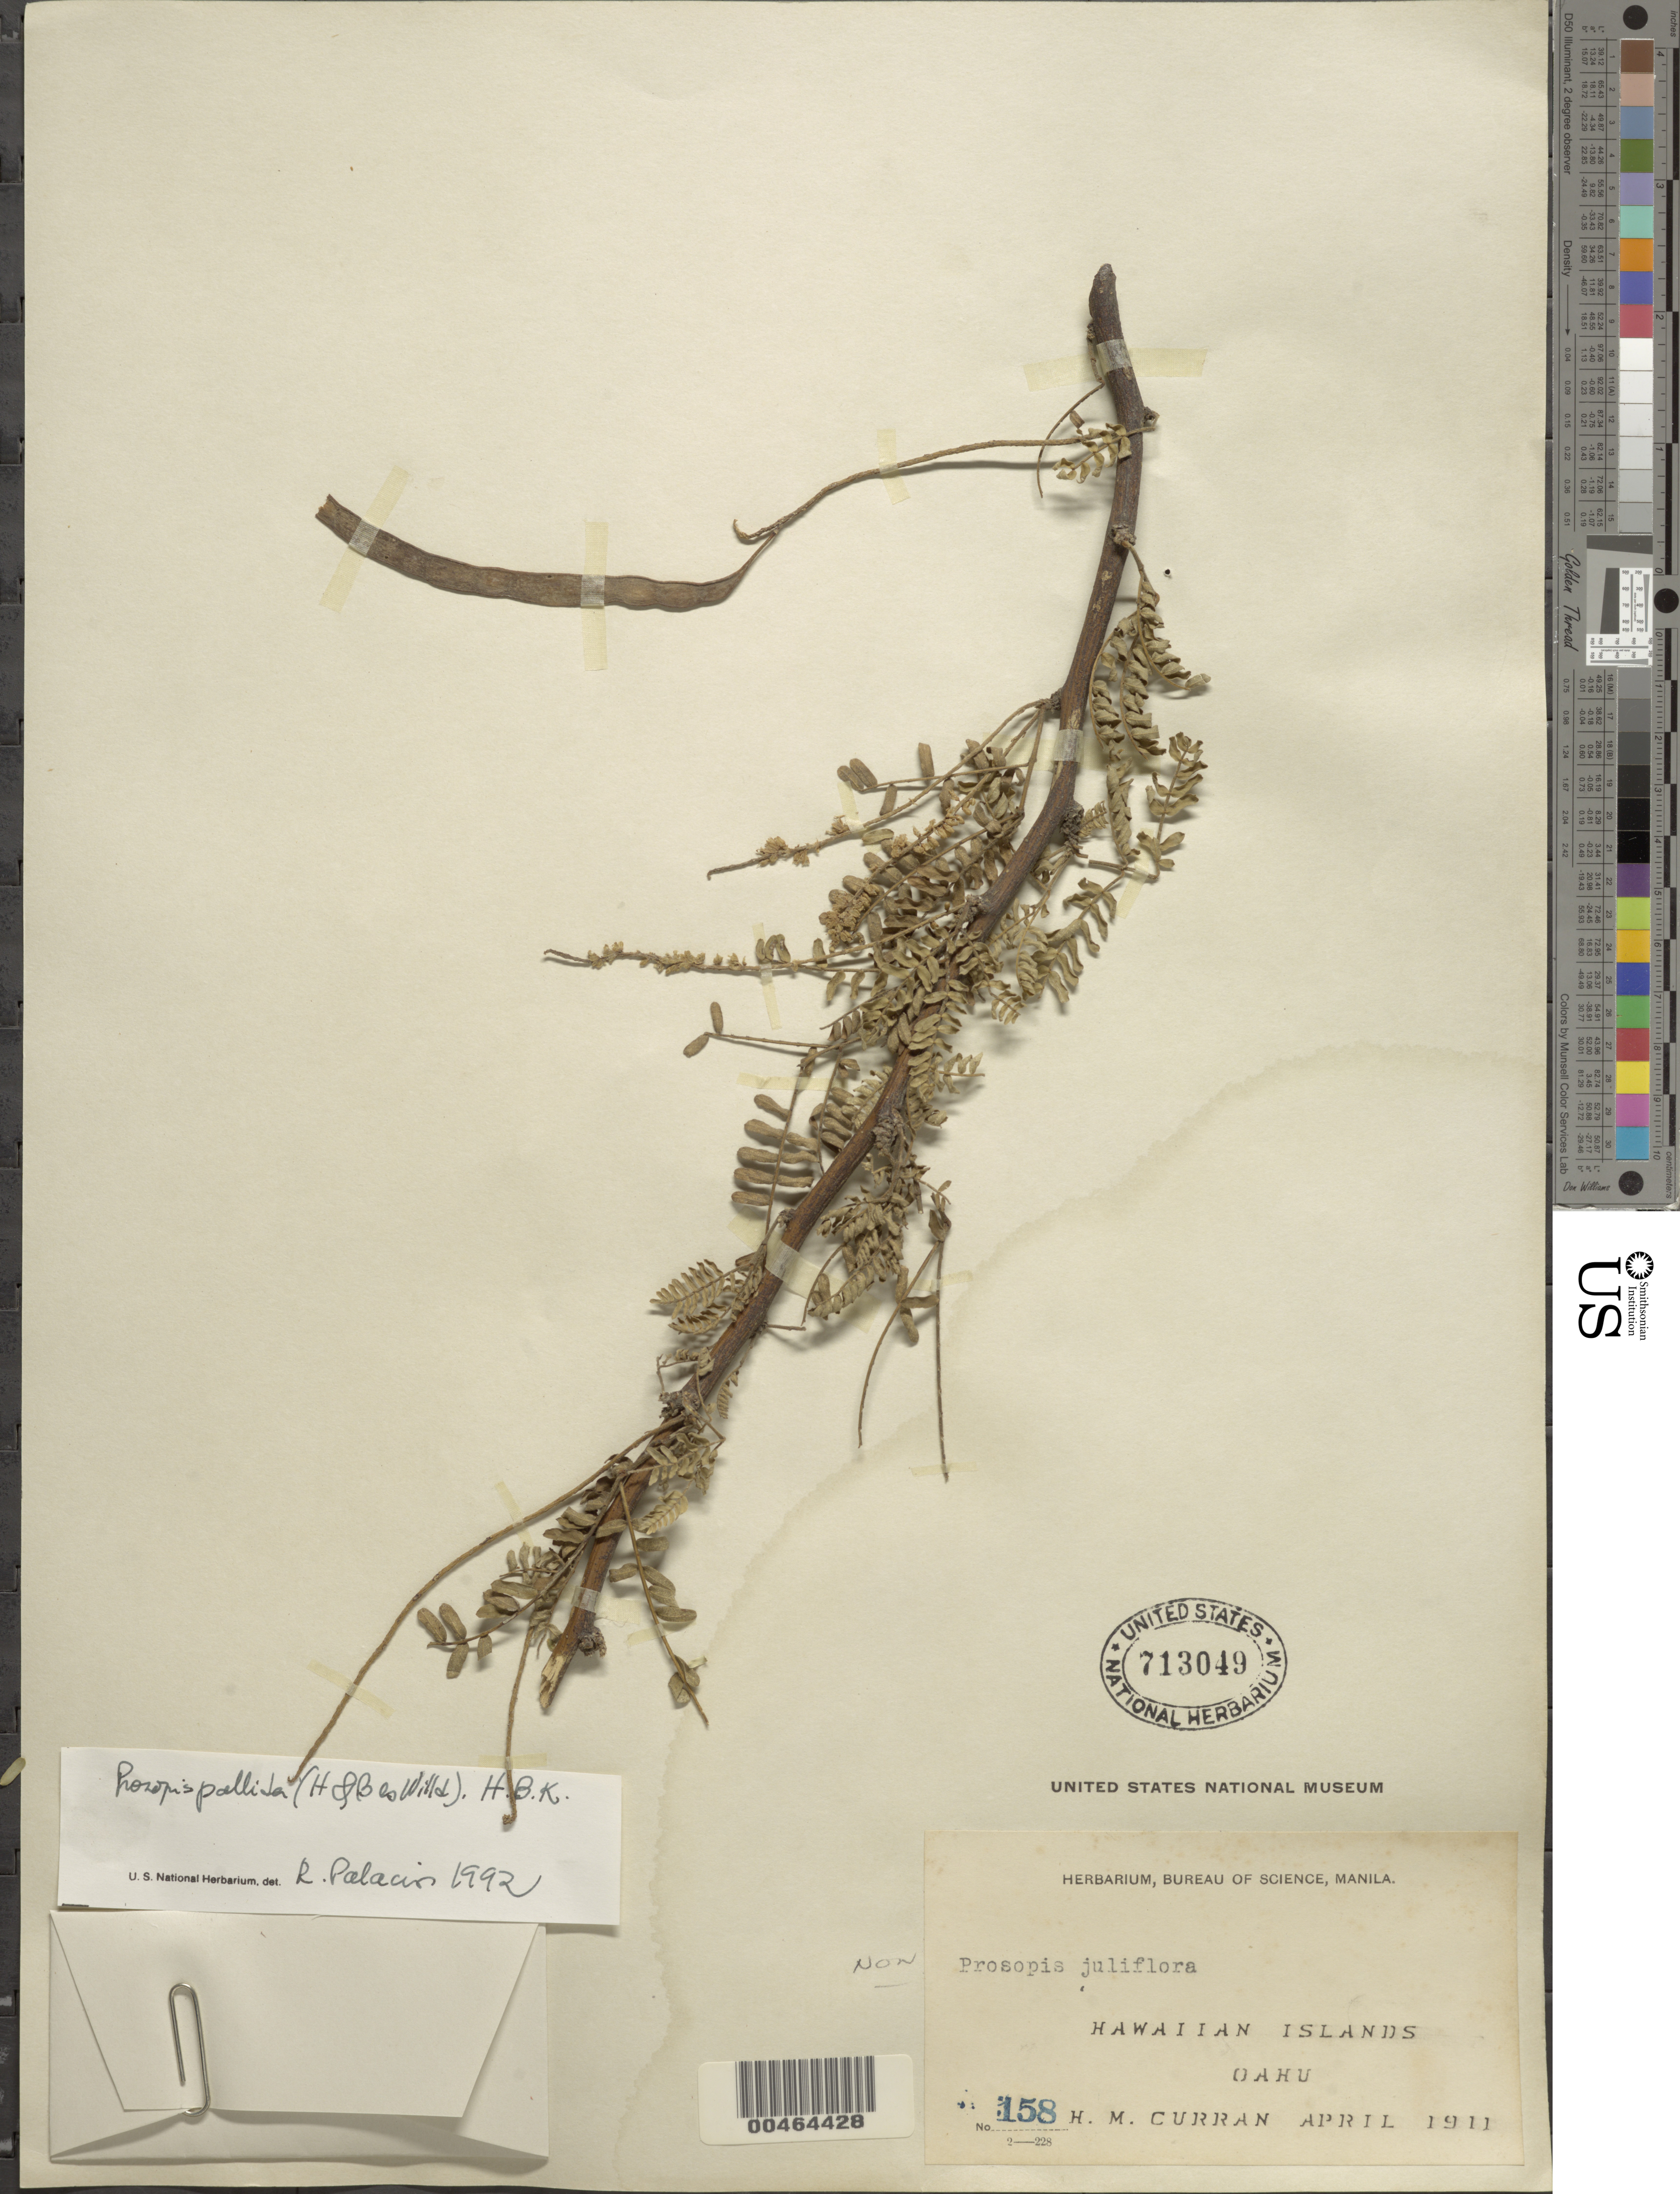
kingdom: Plantae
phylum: Tracheophyta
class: Magnoliopsida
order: Fabales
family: Fabaceae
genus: Neltuma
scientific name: Neltuma pallida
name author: (Humb. & Bonpl. ex Willd.) C. E. Hughes & G.P. Lewis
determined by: Wagner, W. L., (BOT), Smithsonian Institution - National Museum of Natural History (UNITED STATES)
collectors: H. M. Curran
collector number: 158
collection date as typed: Apr 1911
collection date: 1911-04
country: United States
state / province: Hawaii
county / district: Honolulu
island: Oahu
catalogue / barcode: US 713049